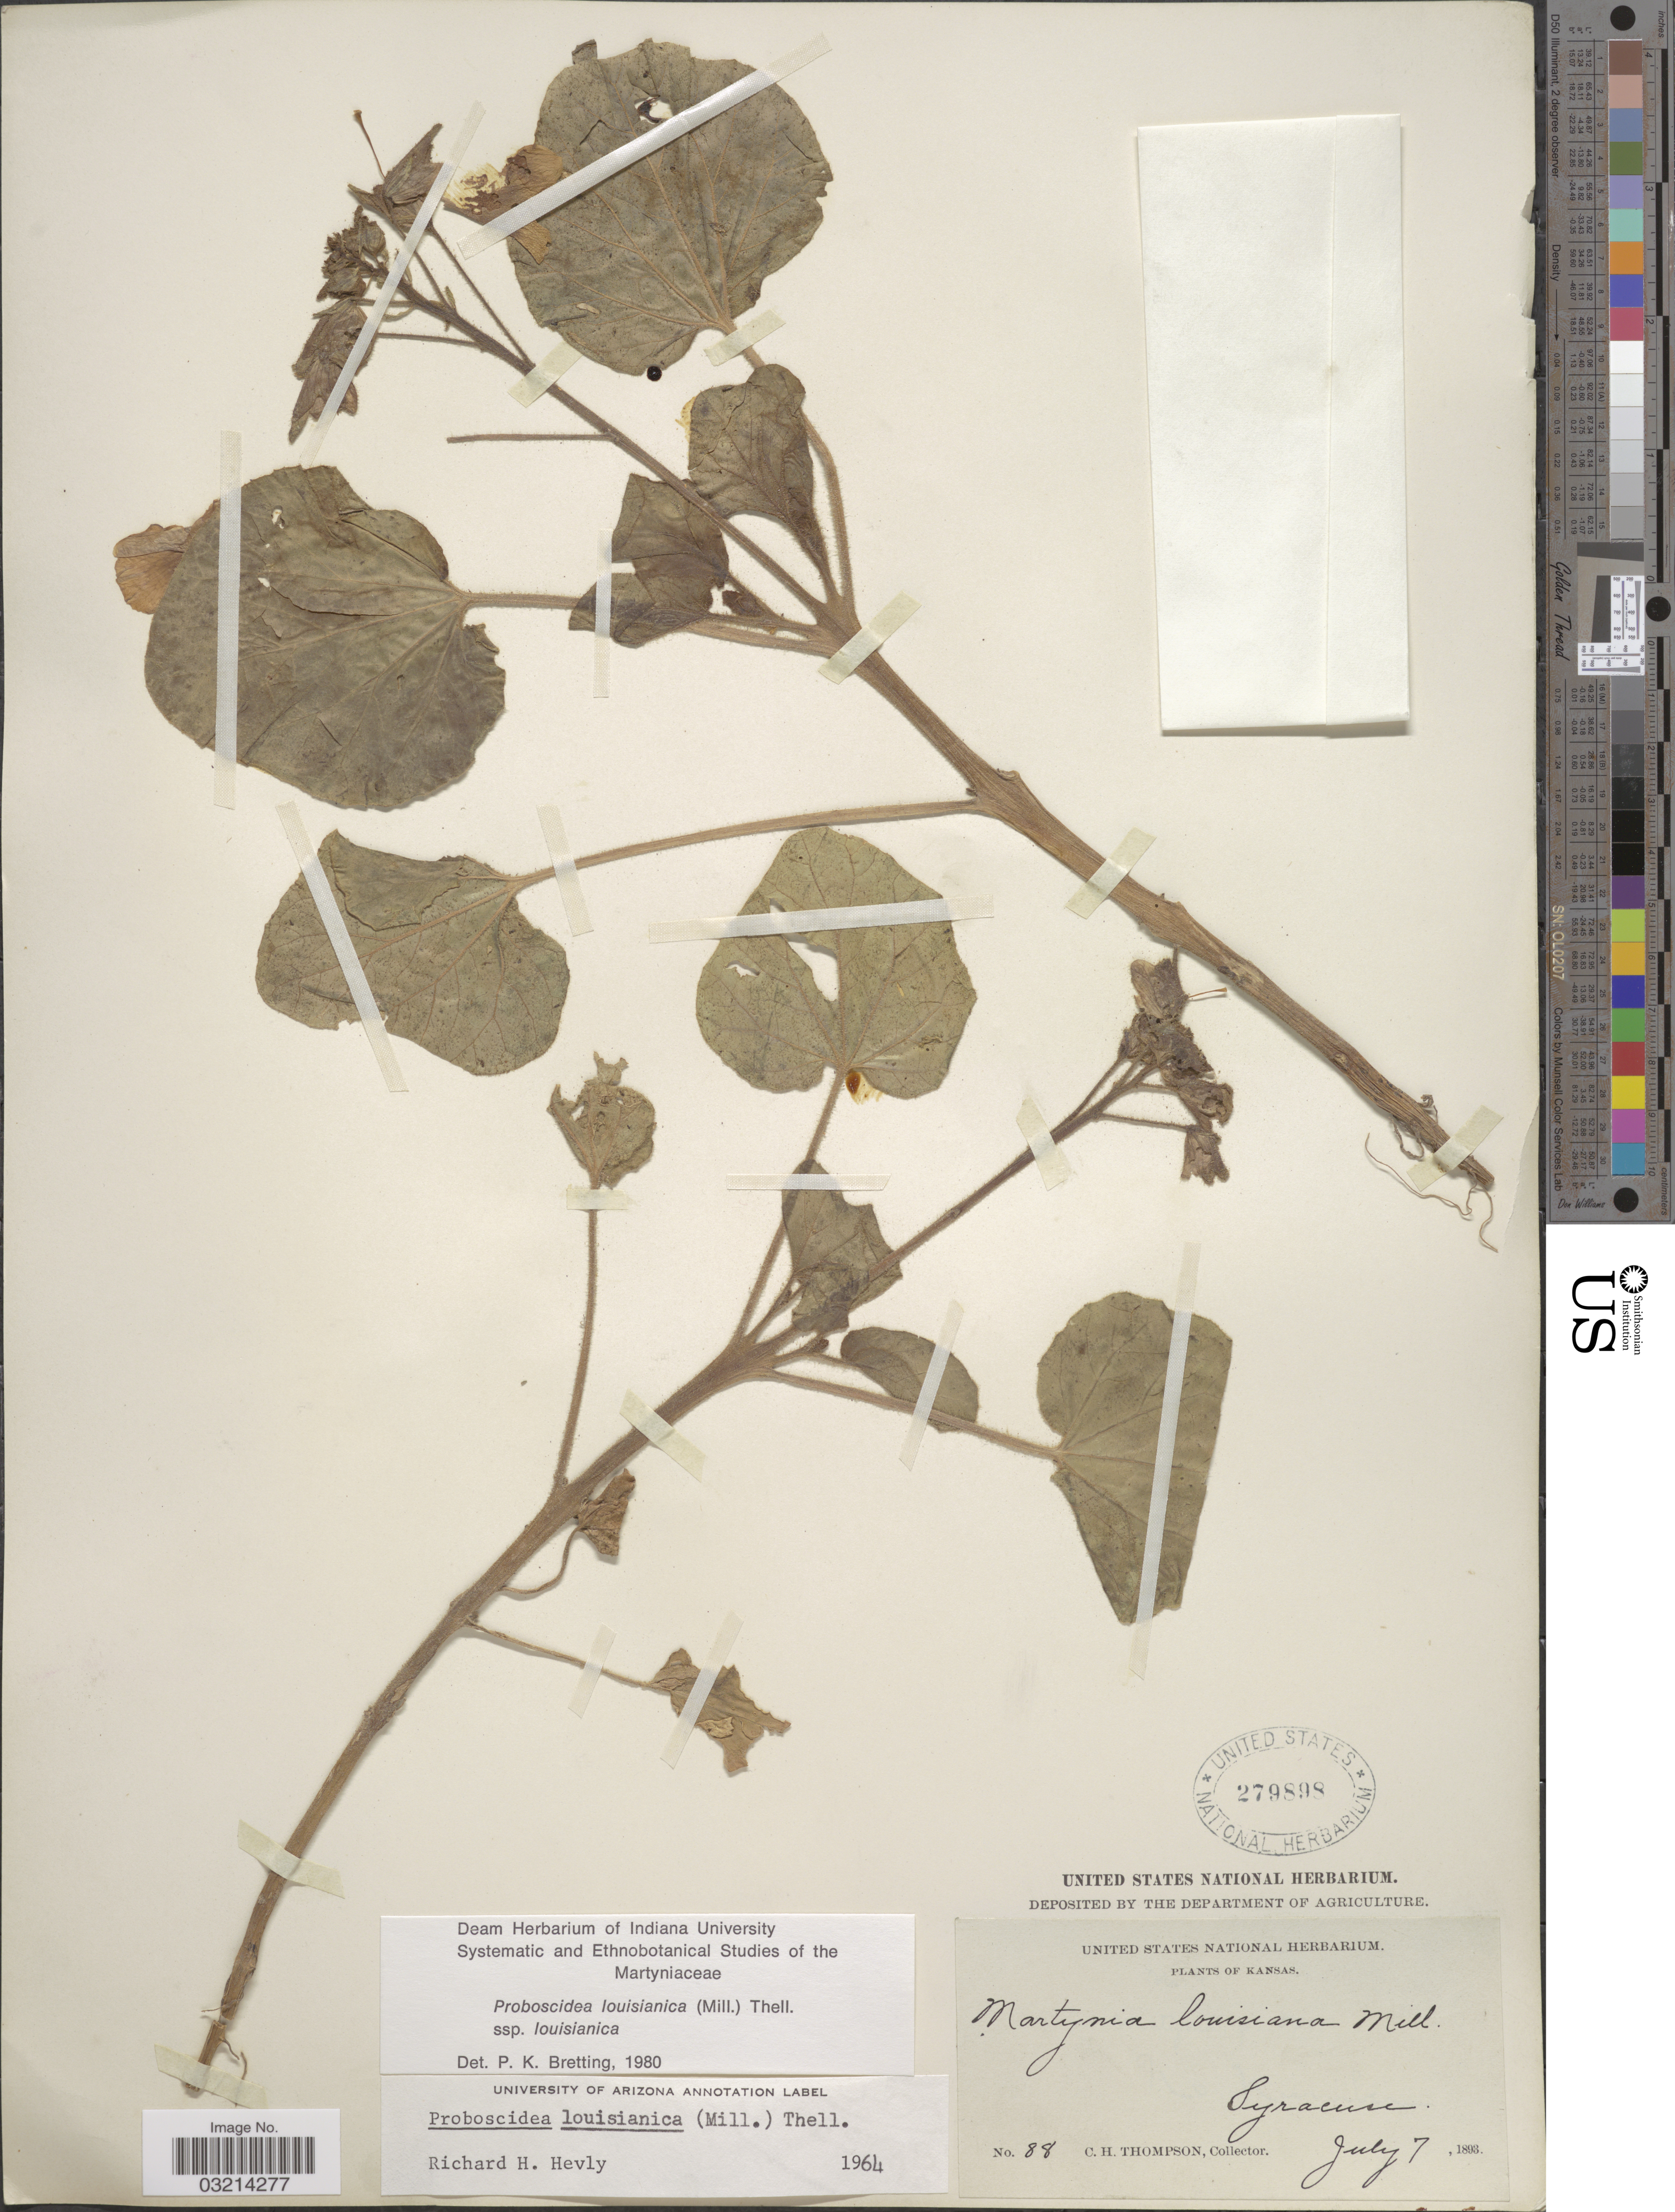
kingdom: Plantae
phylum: Tracheophyta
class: Magnoliopsida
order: Lamiales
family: Martyniaceae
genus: Proboscidea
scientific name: Proboscidea louisianica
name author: Thell.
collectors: C. H. Thompson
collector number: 88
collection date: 1893-07-07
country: United States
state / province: Kansas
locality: Syracuse.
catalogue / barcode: US 279898